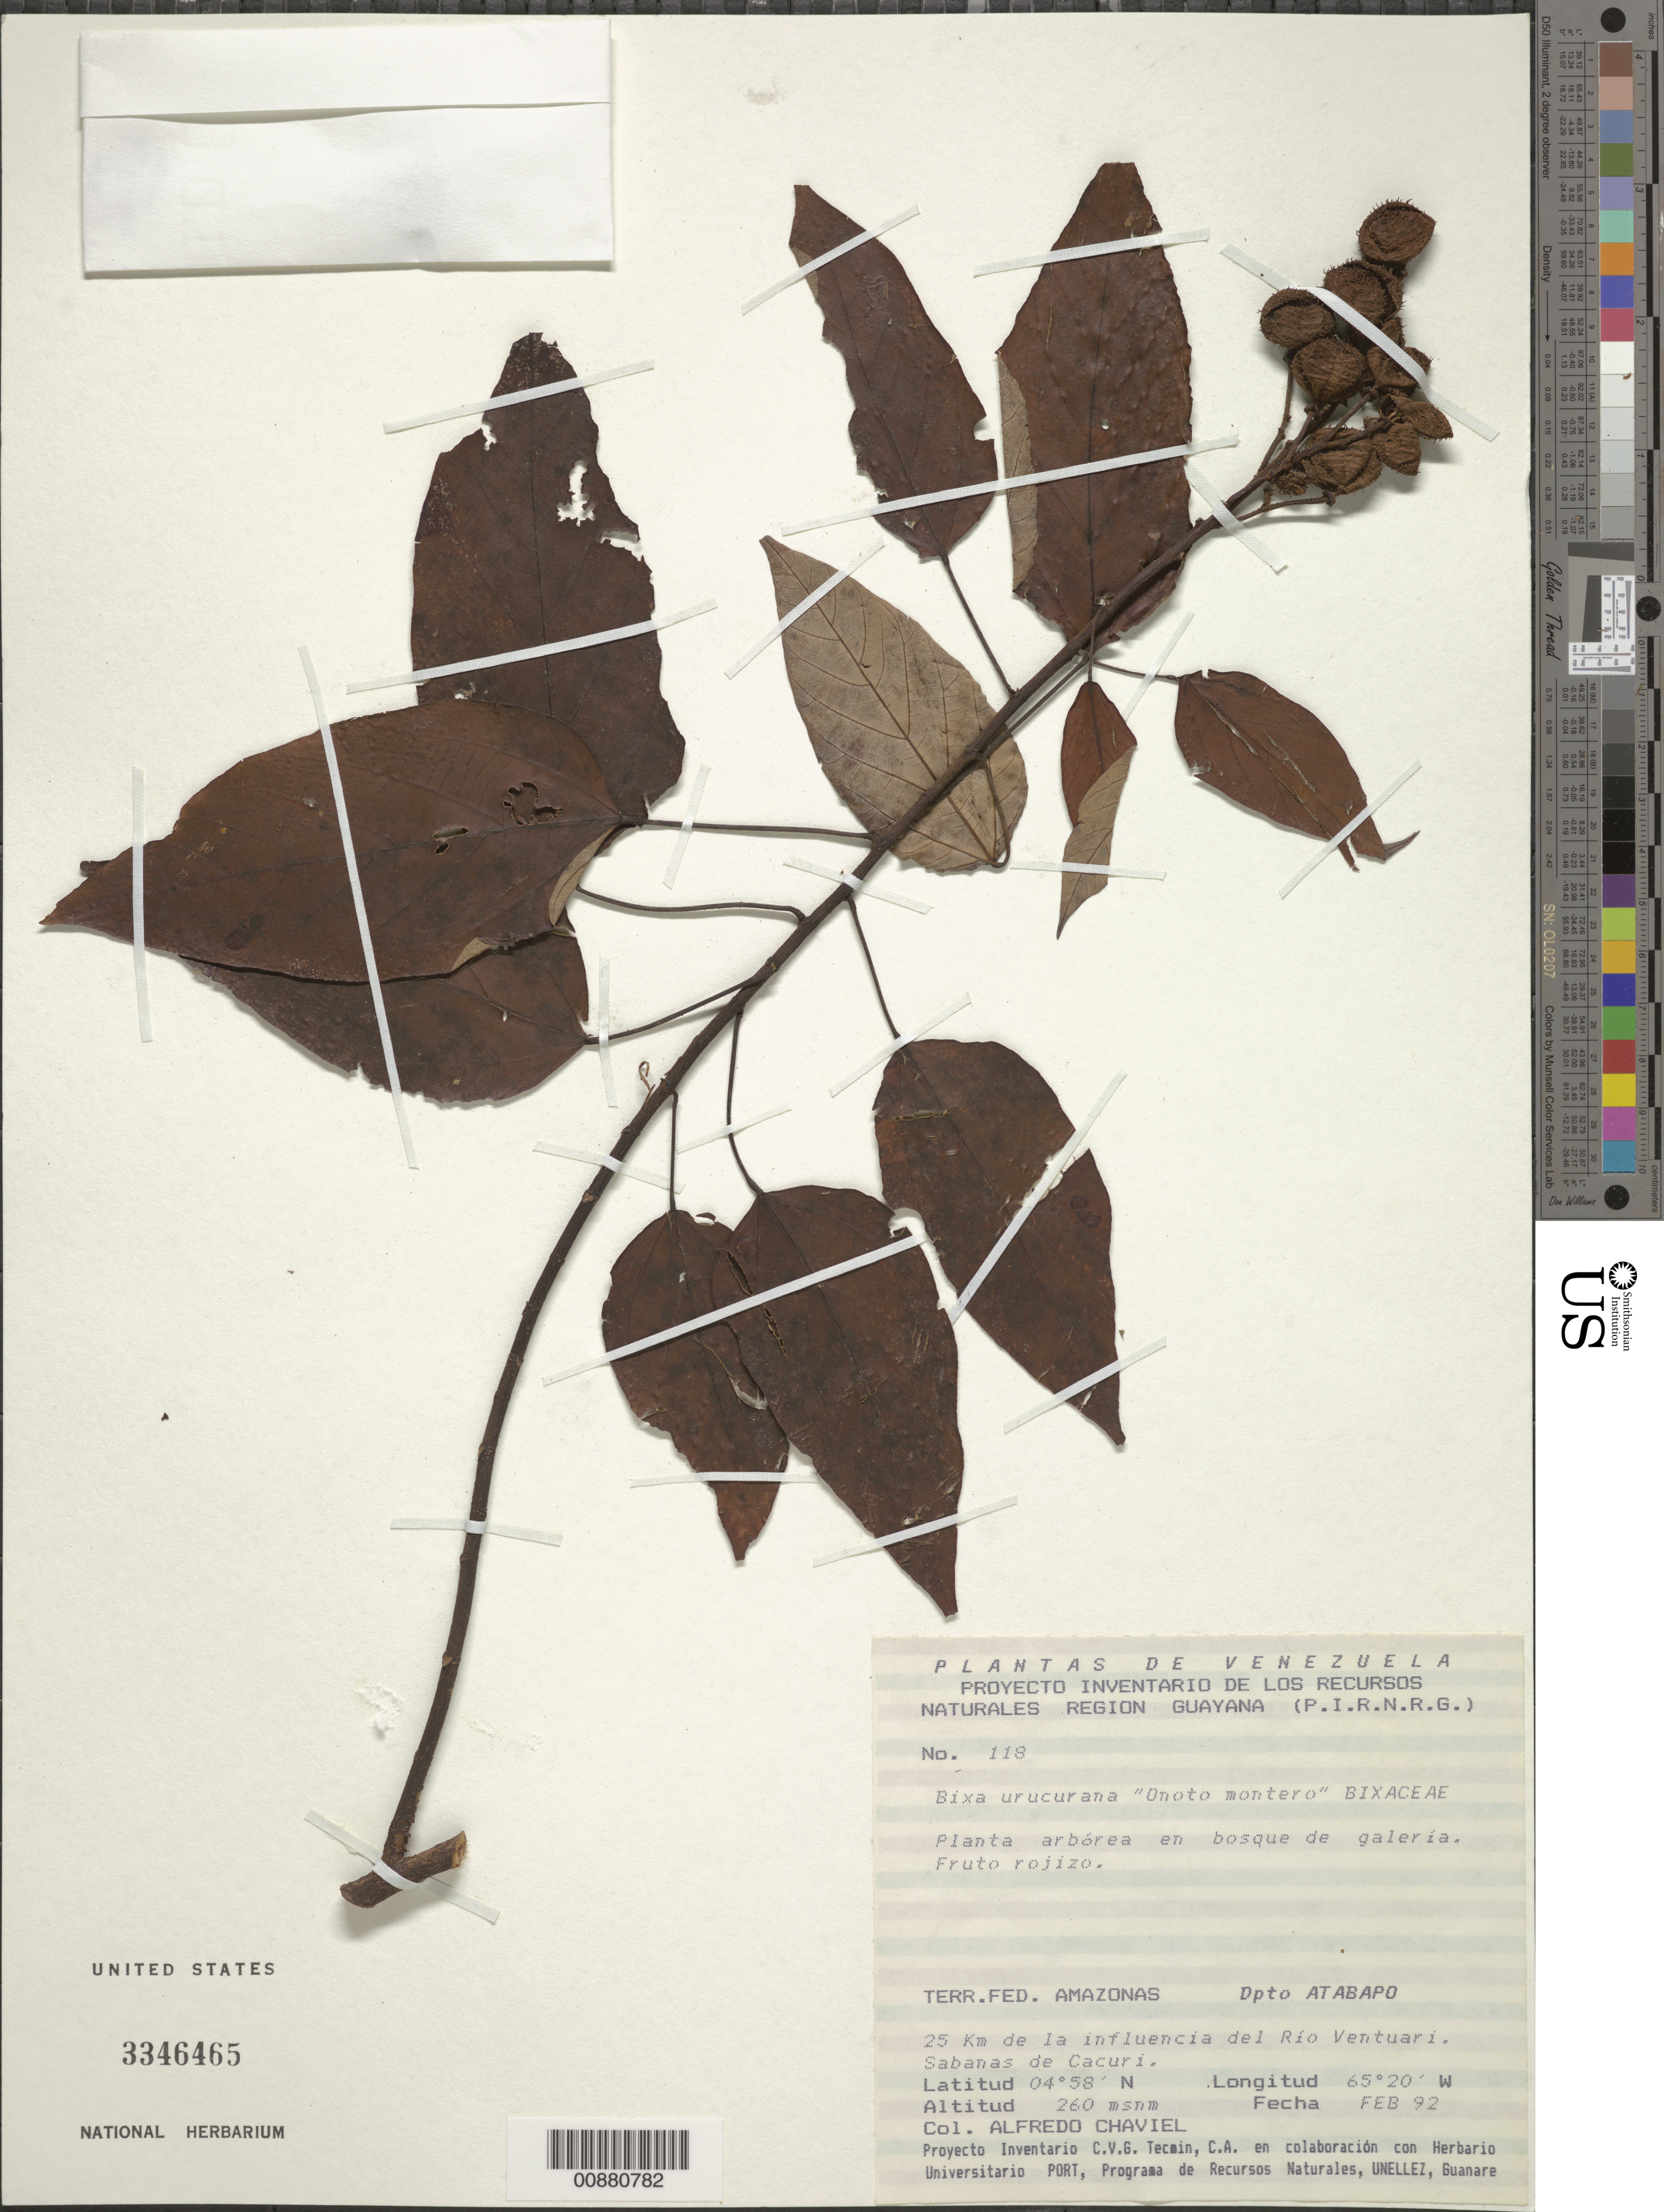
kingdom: Plantae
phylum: Tracheophyta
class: Magnoliopsida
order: Malvales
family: Bixaceae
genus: Bixa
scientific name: Bixa urucurana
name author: Willd.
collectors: A. Chaviel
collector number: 118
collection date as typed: Feb-92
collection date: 1992-02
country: Venezuela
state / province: Amazonas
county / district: Atabapo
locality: Sabanas de Cacuri, 25 km de la influencia del Río Ventuari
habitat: Bosque de galeria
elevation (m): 260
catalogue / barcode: US 3346465